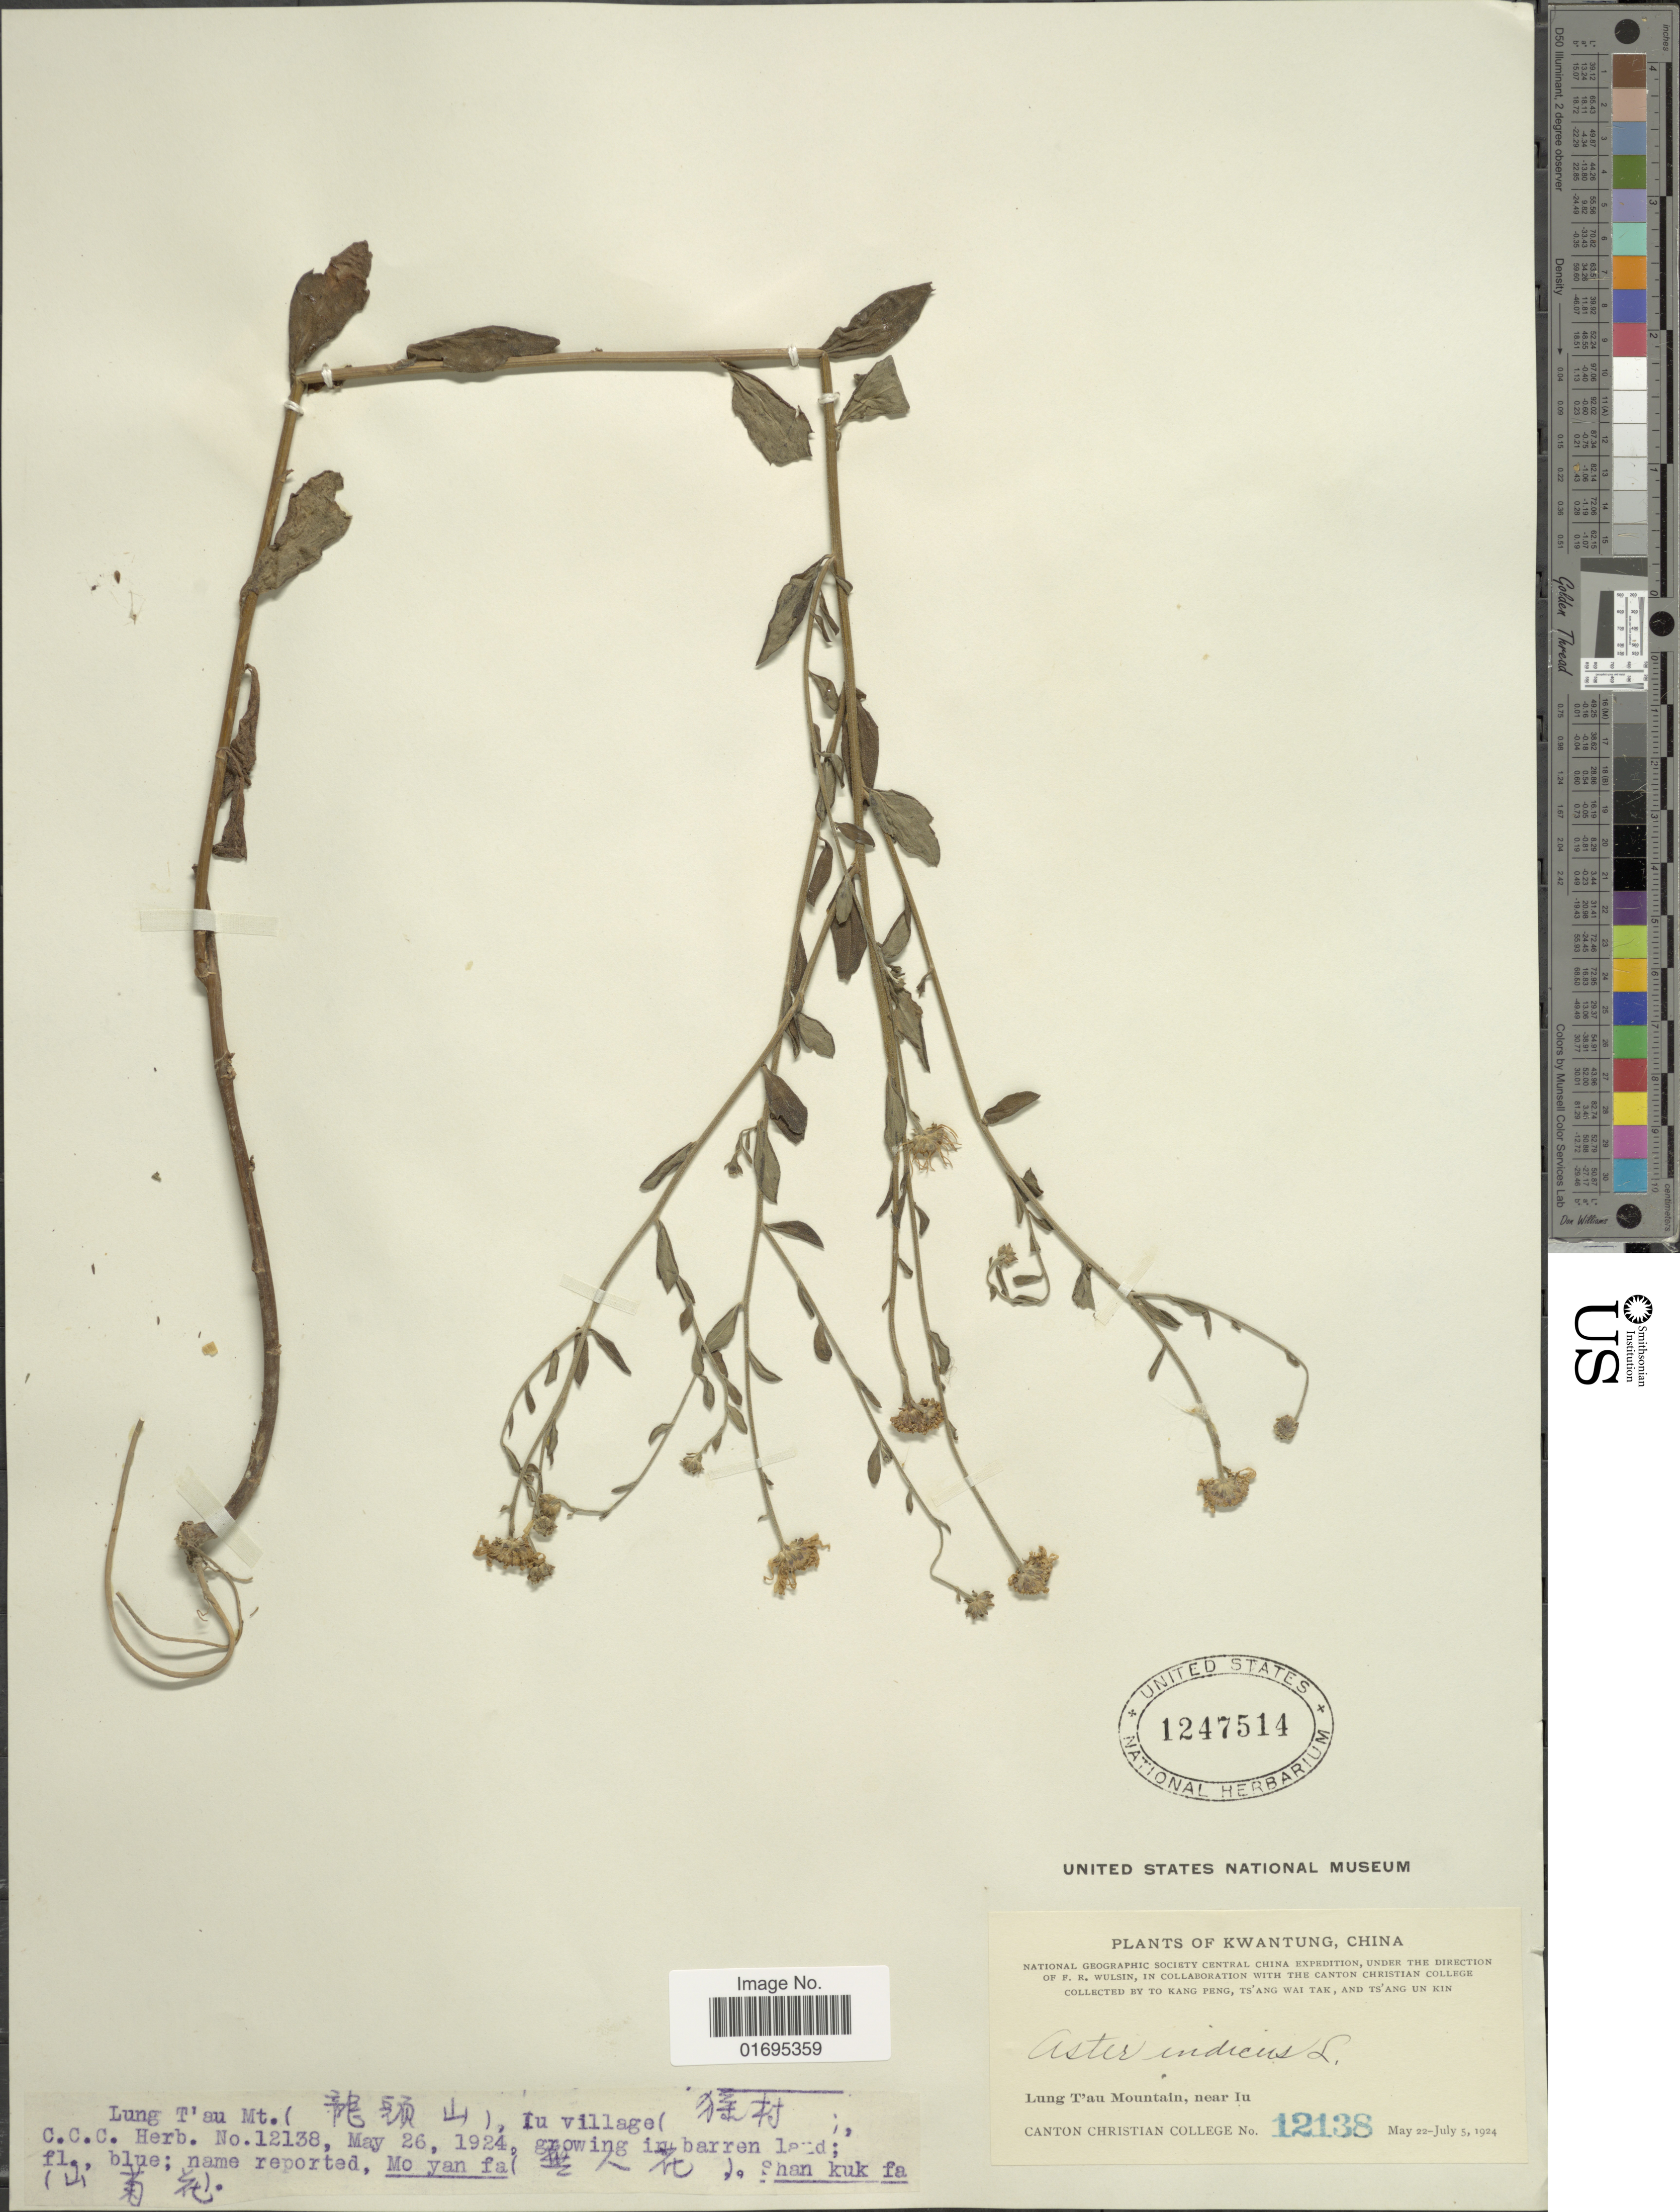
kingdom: Plantae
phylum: Tracheophyta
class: Magnoliopsida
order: Asterales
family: Asteraceae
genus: Kalimeris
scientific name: Kalimeris indica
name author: (L.) Sch. Bip.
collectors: T. K. Peng, W. T. Tsang & U. K. Tsang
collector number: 12138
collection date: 1924-05-22/1924-07-05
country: China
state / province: Guangdong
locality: National Geographic Society Central China, Lung T'au Mountain, near Iu village, growing in inubarren laus; Mo yan fa, Shan kuk fa [interpreted]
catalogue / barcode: US 1247514